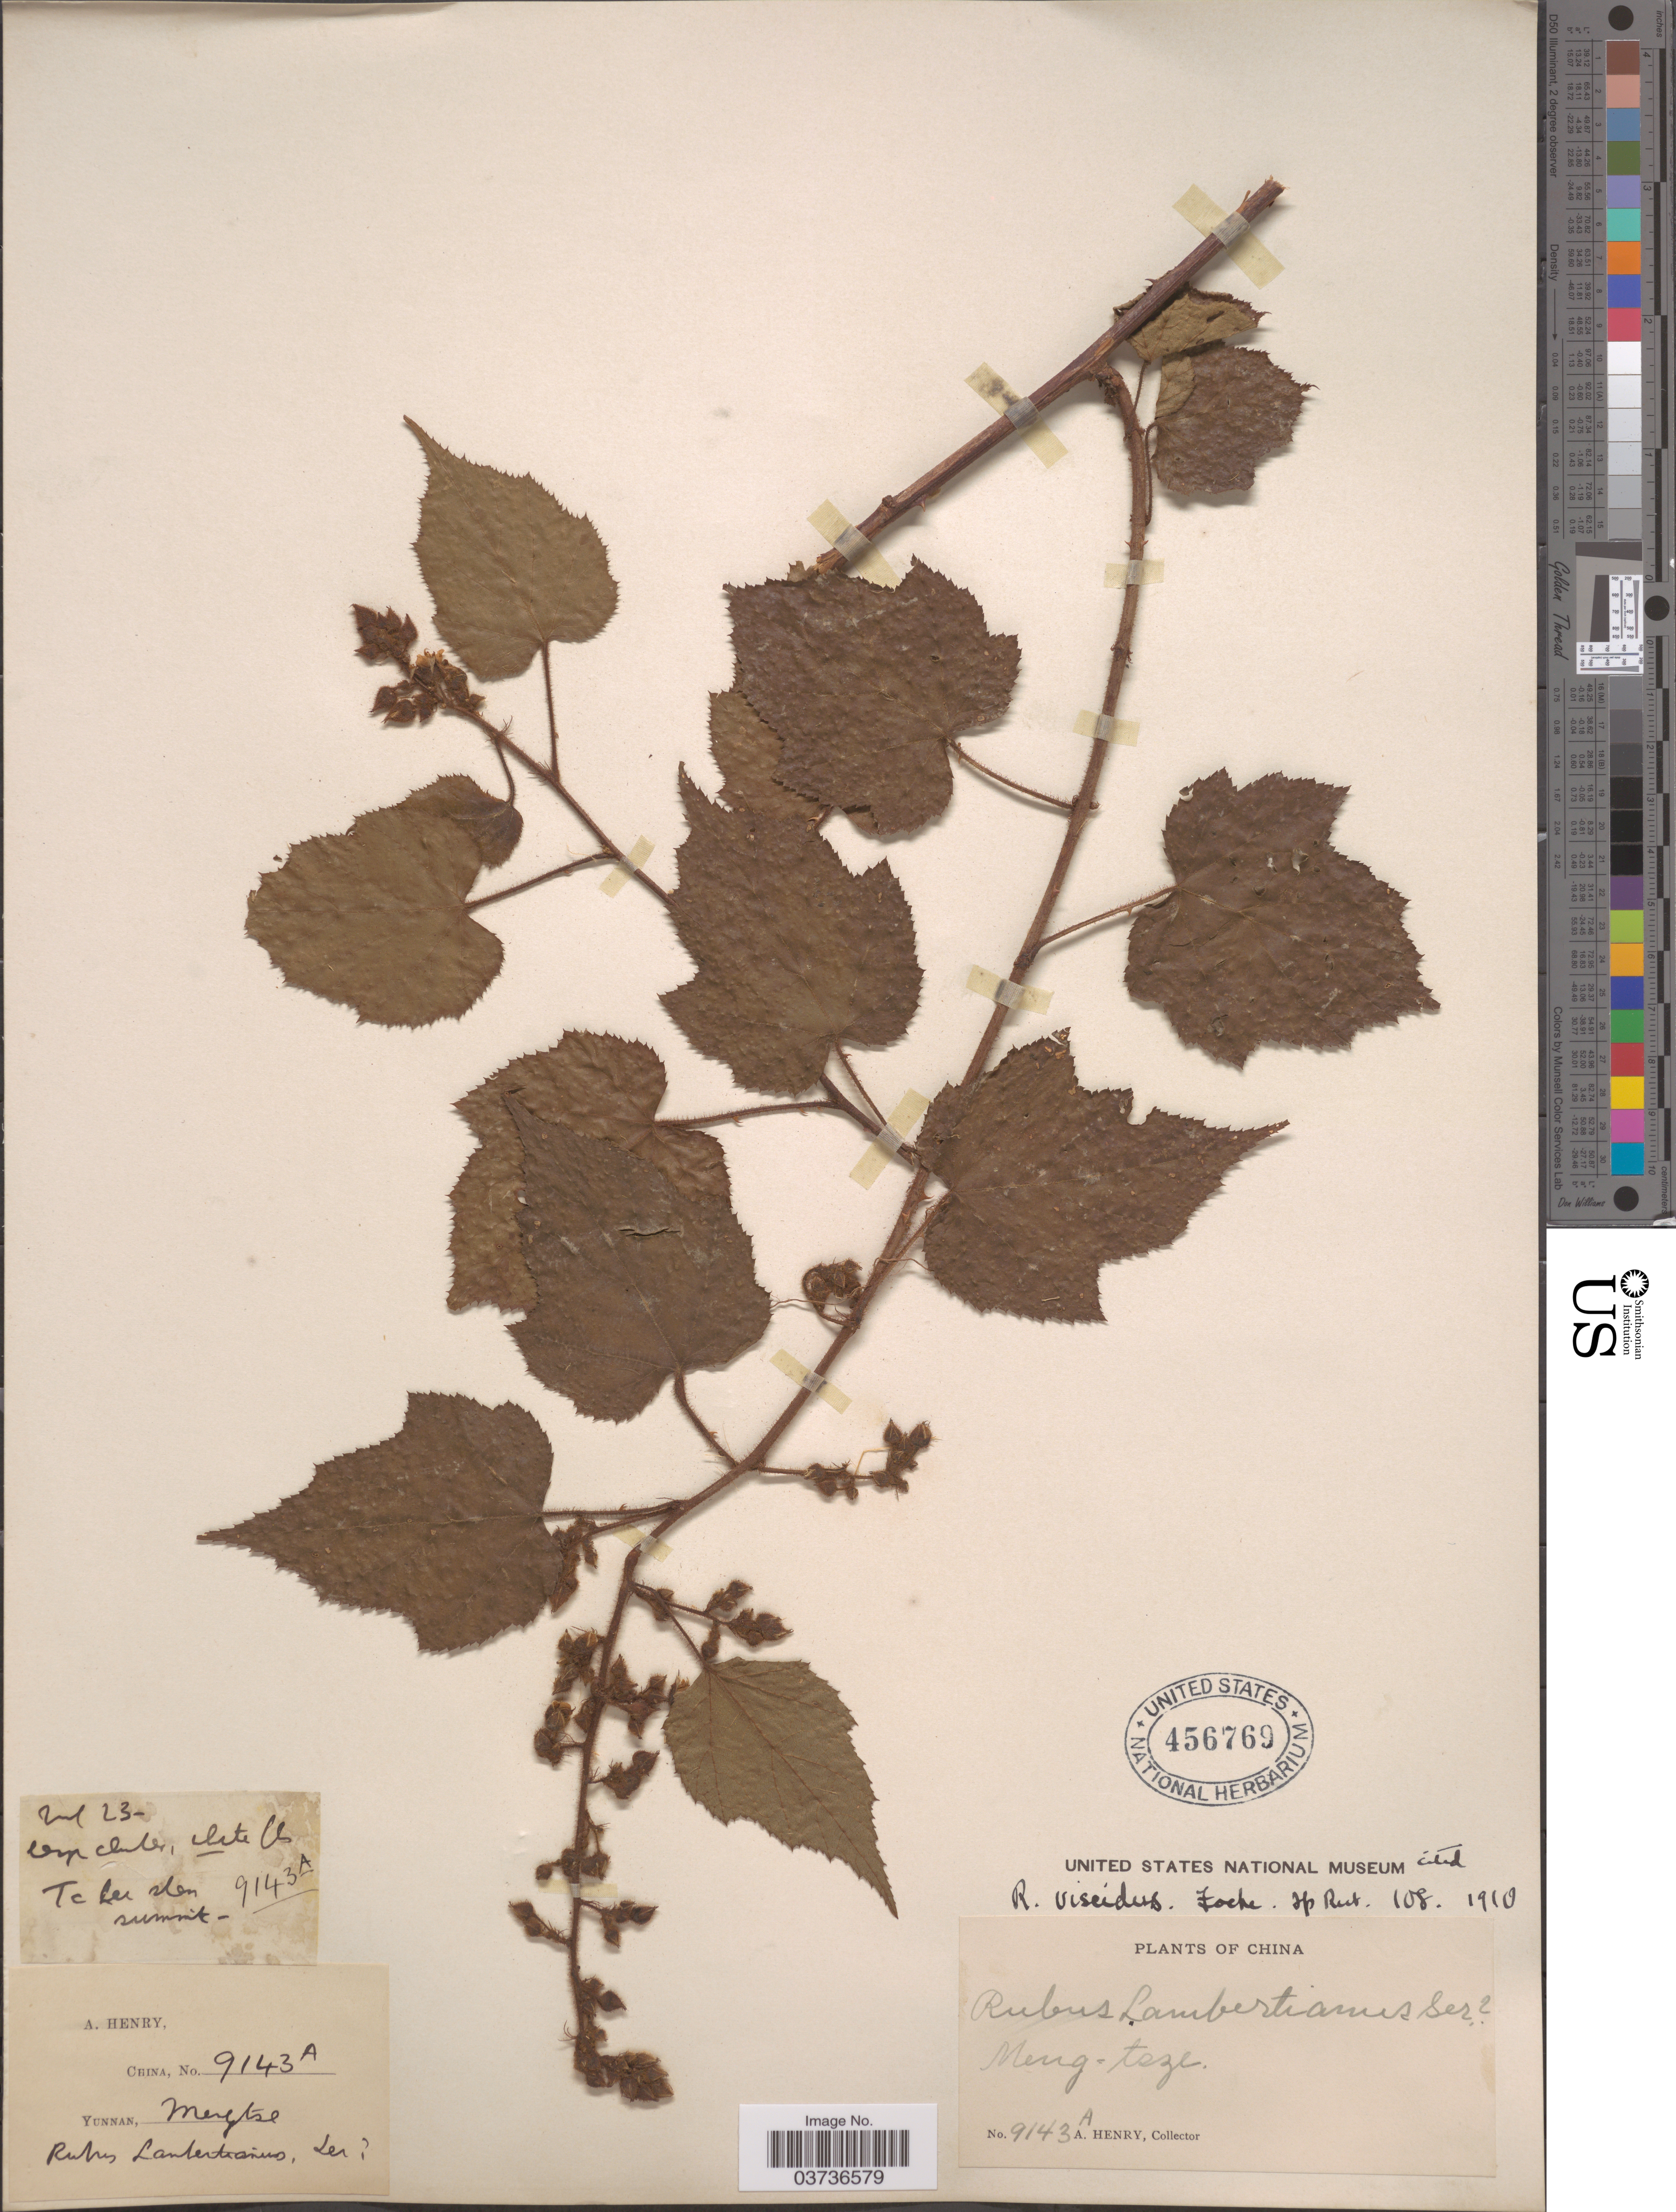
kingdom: Plantae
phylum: Tracheophyta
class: Magnoliopsida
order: Rosales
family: Rosaceae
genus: Rubus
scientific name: Rubus viscidus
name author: Focke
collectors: A. Henry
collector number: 9143 A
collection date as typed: Transcribed d/m/y: /7/23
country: China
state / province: Yunnan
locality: Meng-tsze.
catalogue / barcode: US 456769